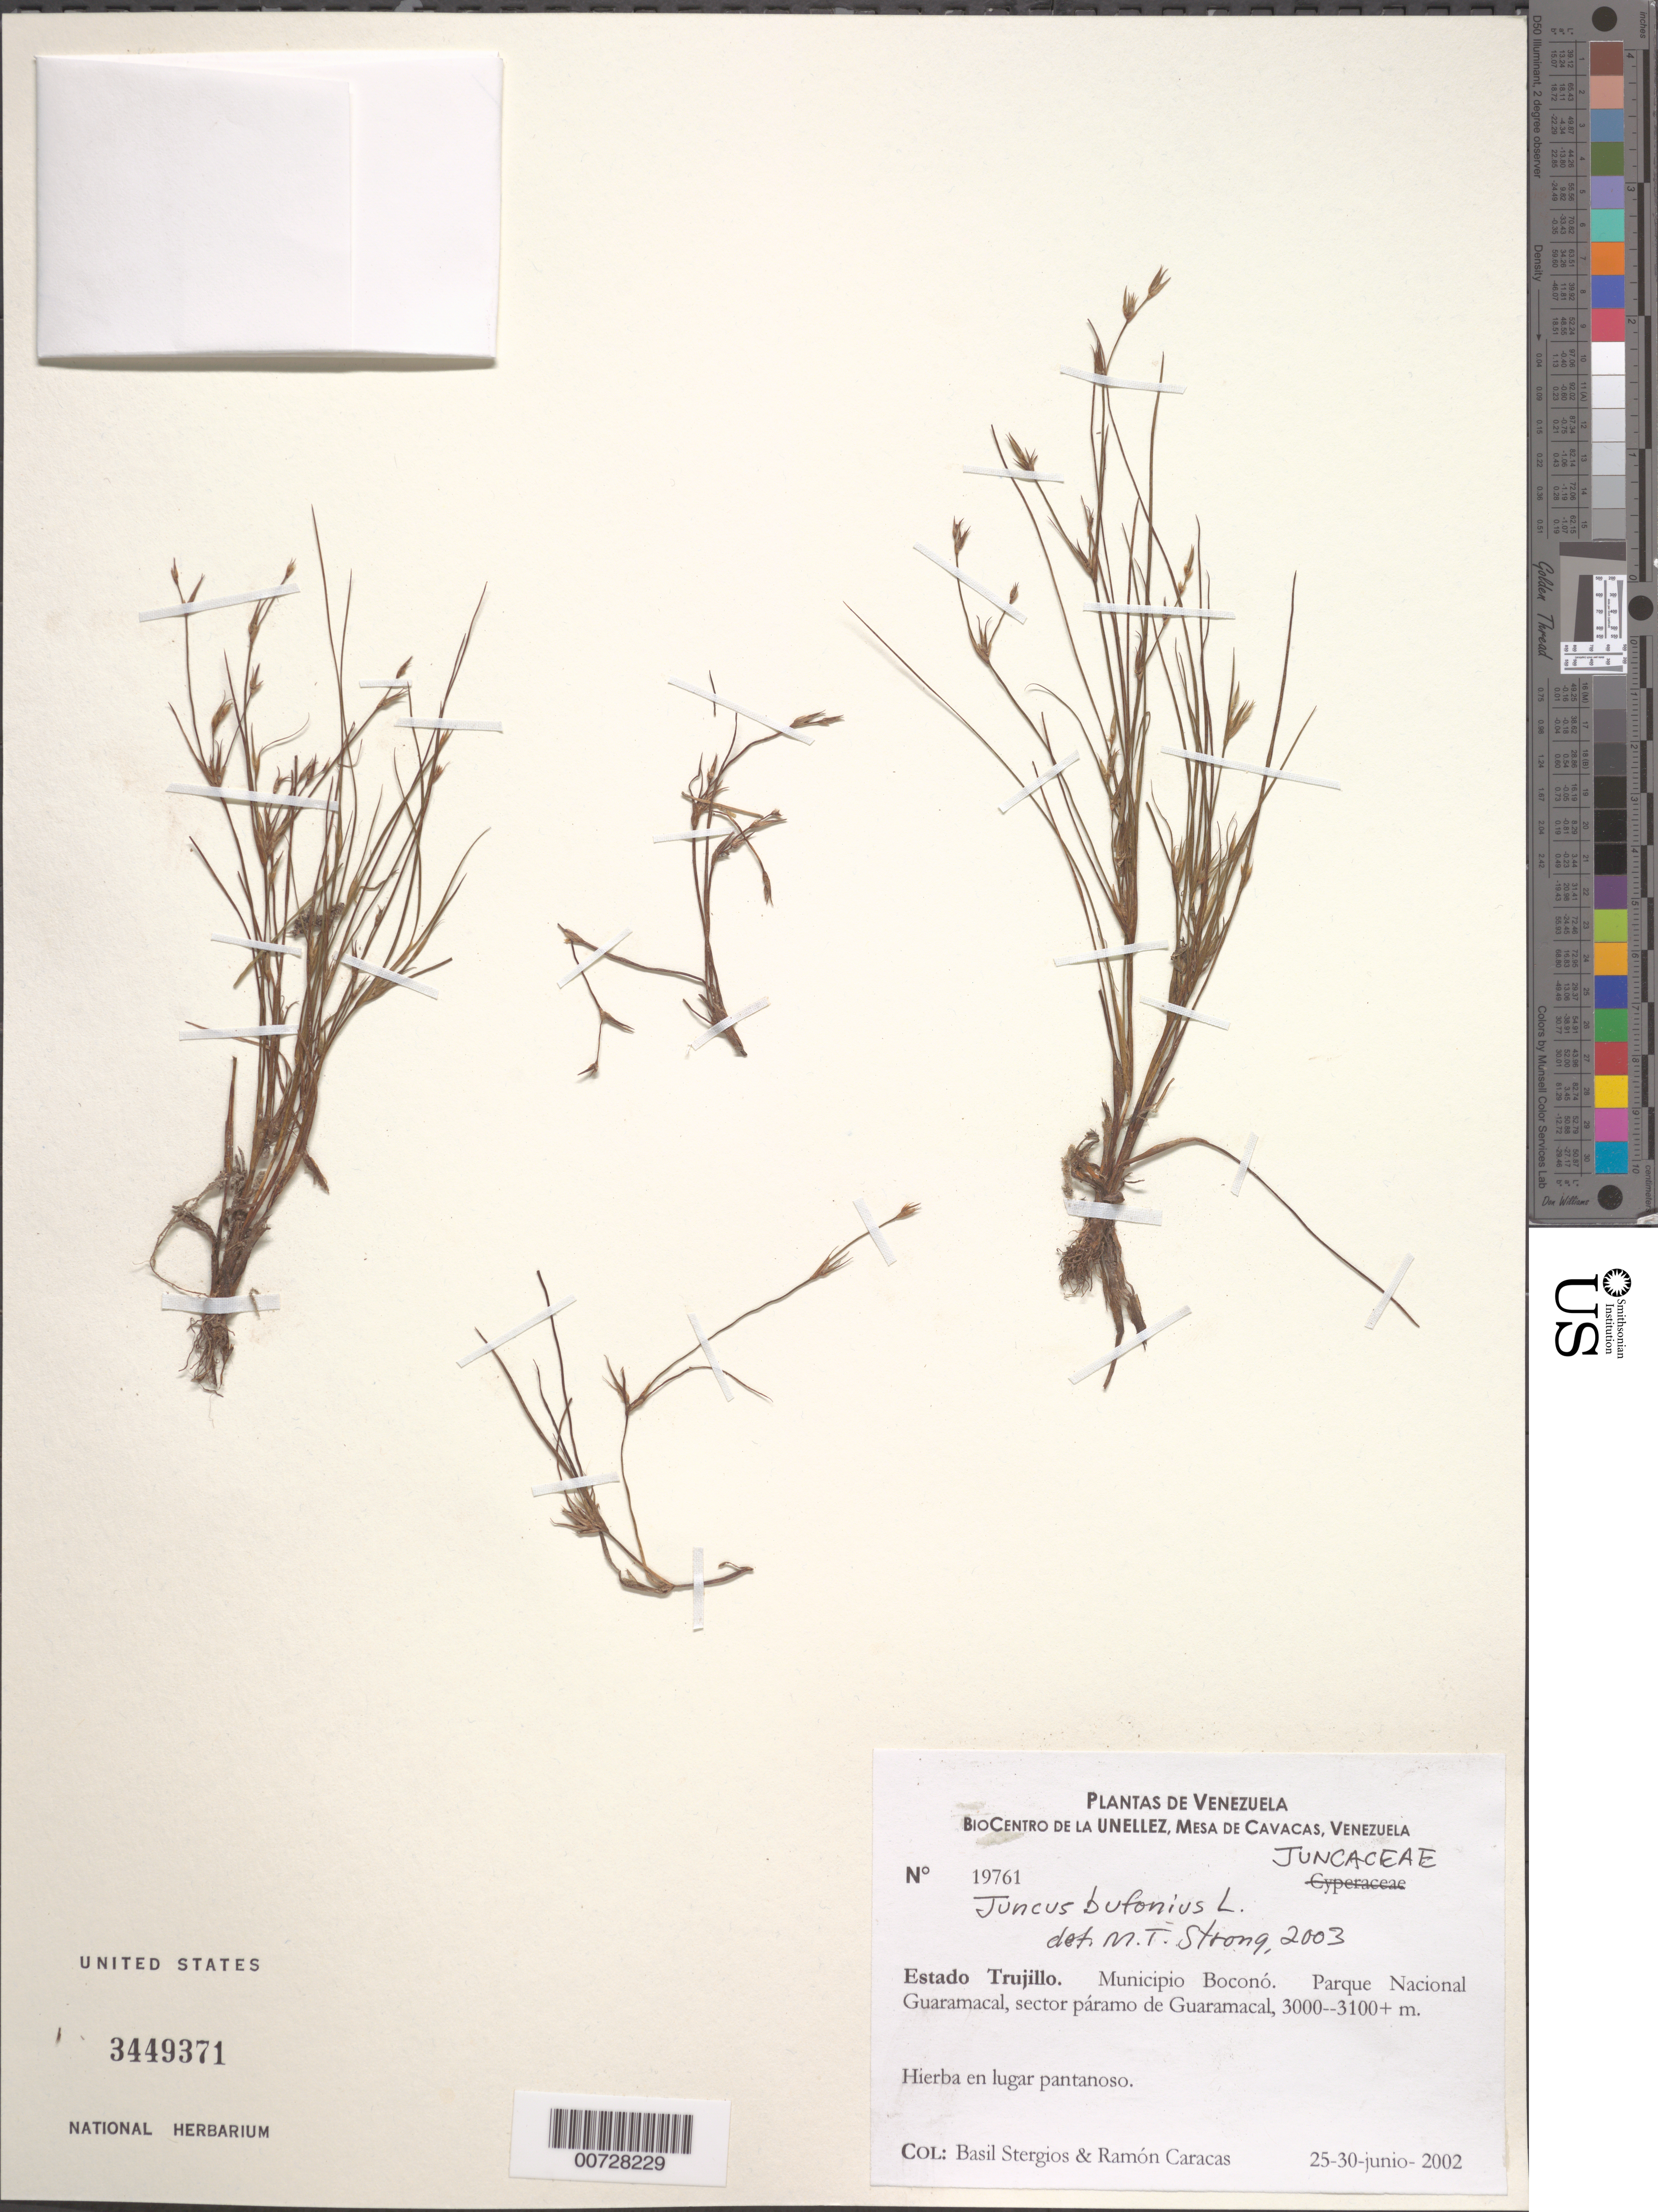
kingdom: Plantae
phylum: Tracheophyta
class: Liliopsida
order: Poales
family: Juncaceae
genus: Juncus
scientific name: Juncus bufonius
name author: L.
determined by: Strong, M. T., (US), Smithsonian Institution - National Museum of Natural History (UNITED STATES)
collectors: B. G. Stergios & R. Caracas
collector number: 19761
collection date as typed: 25 Jun 2002 to 30 Jun 2002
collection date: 2002-06-25/2002-06-30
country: Venezuela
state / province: Trujillo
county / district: Boconó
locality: Parque Nacional Guaramacal, páramo de Guaramacal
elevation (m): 3000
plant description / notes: PORT, US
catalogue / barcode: US 3449371